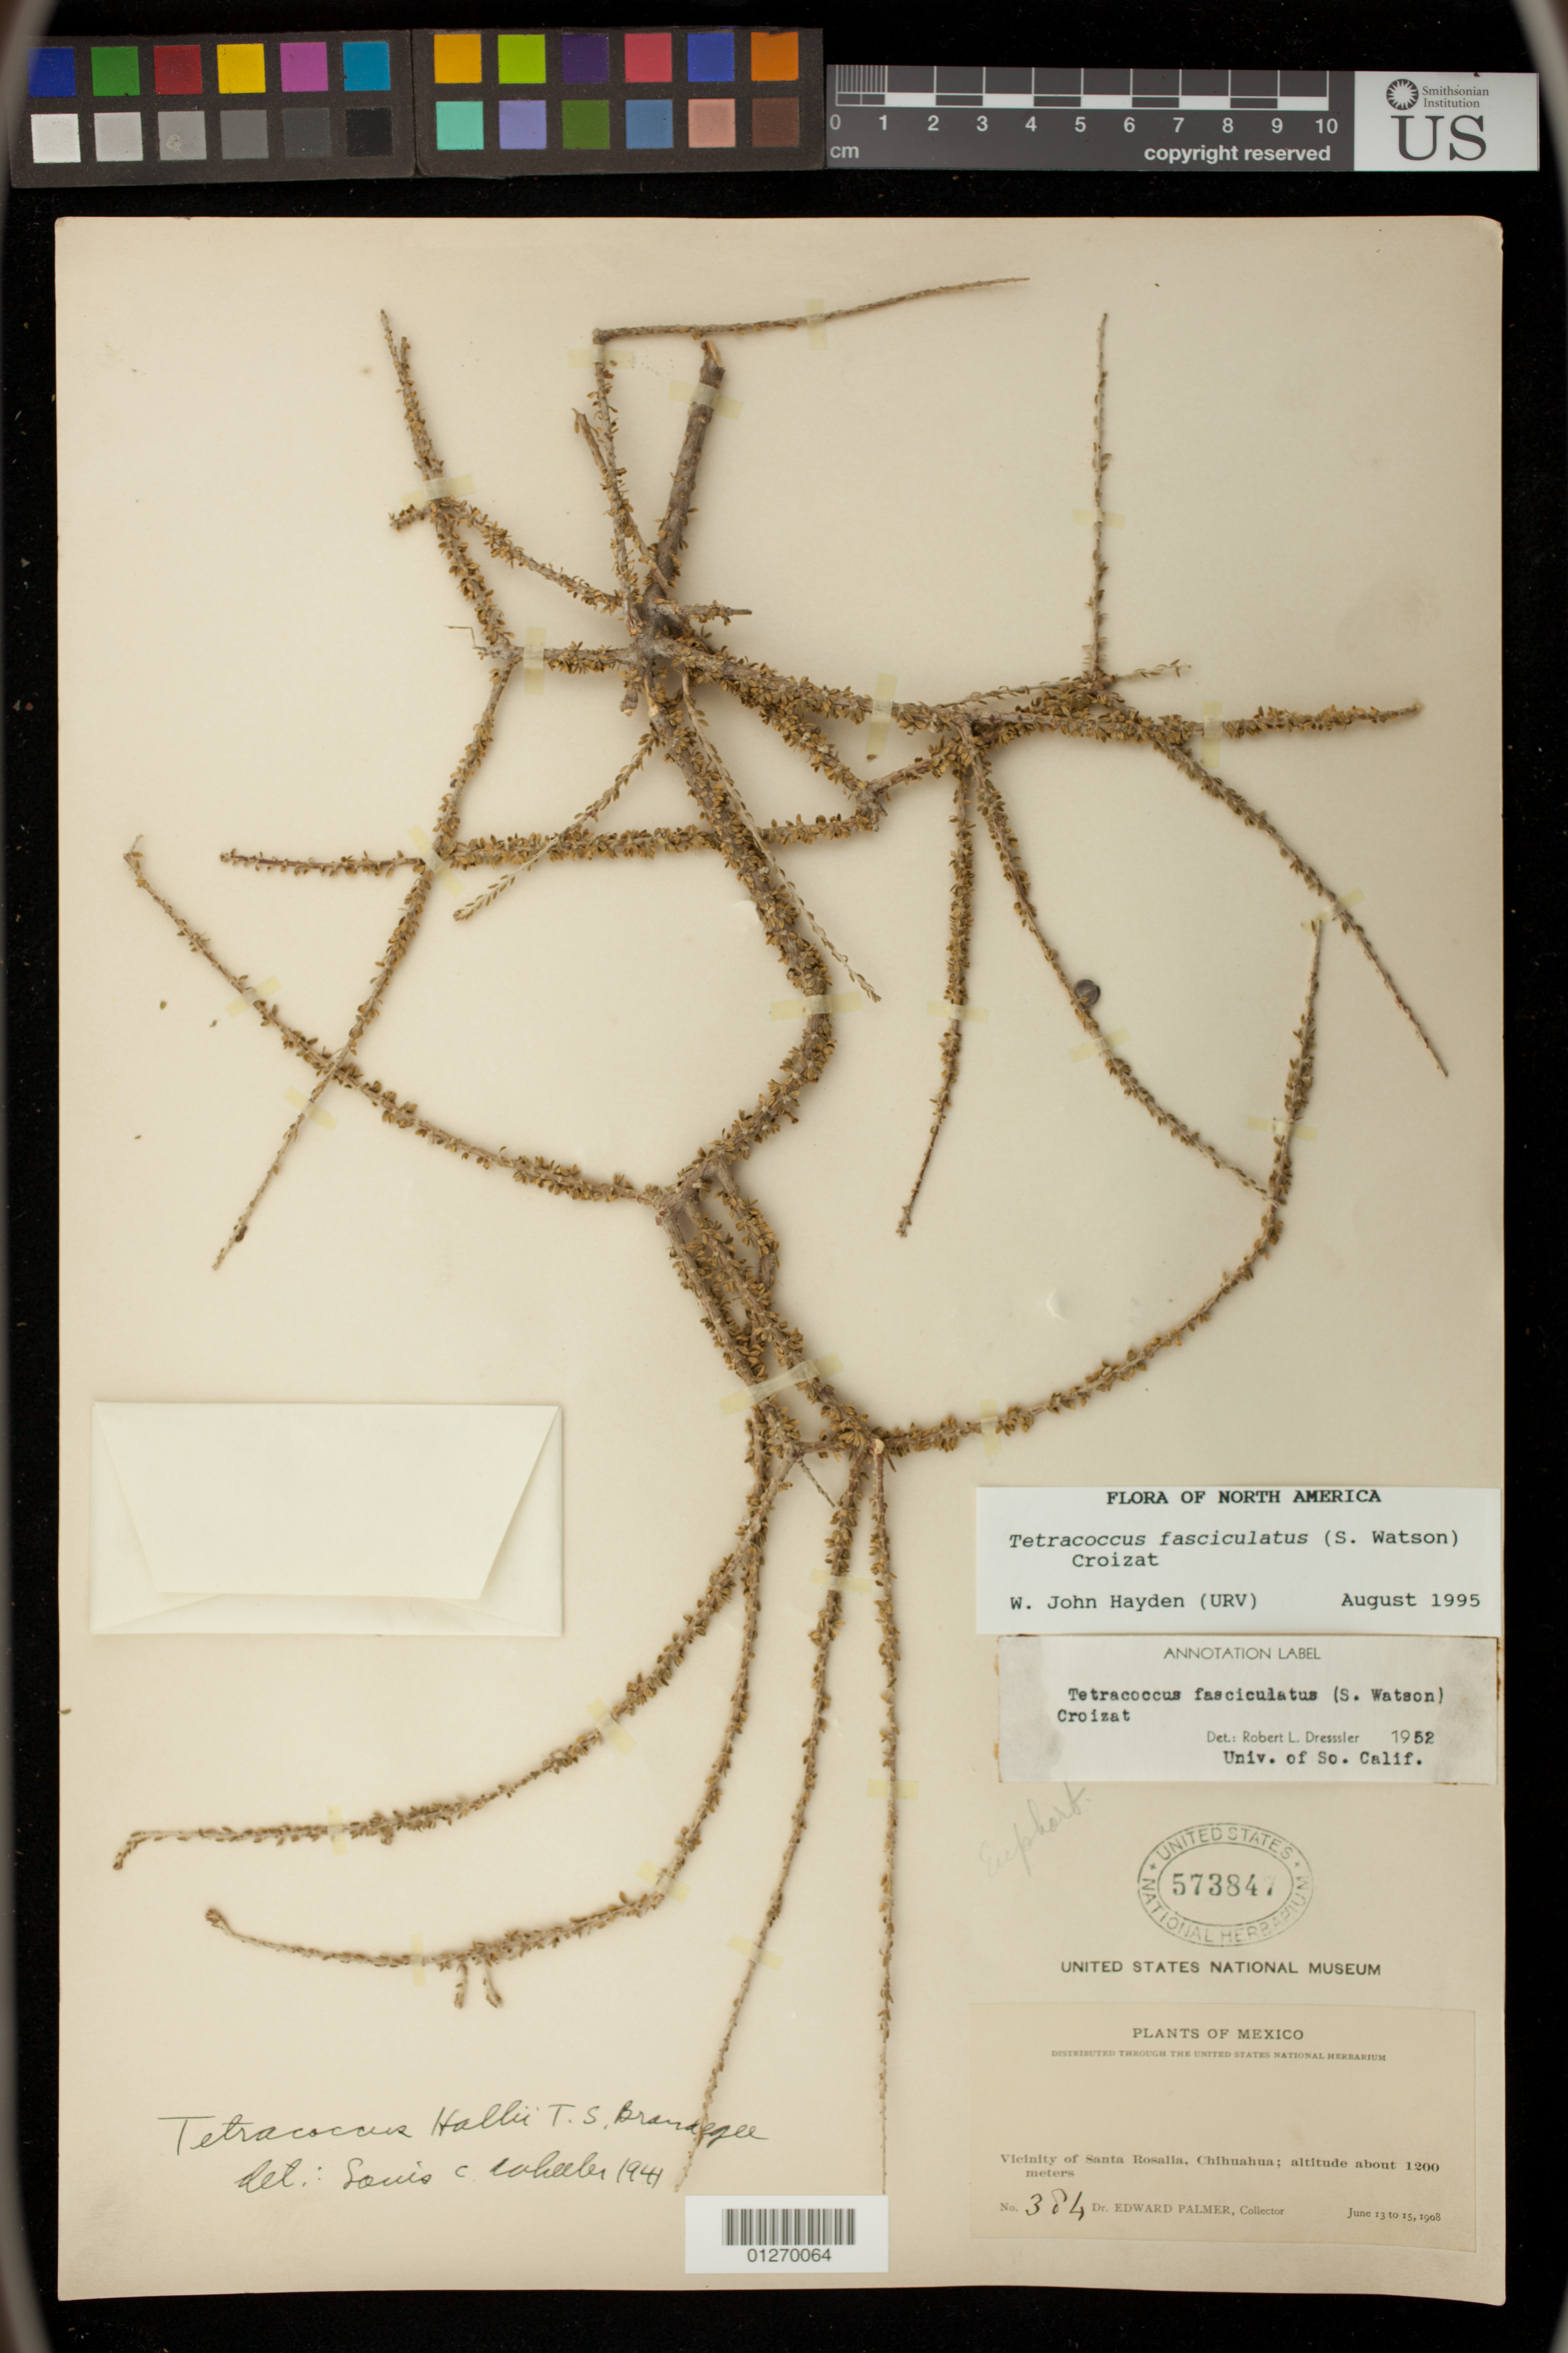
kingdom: Plantae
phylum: Tracheophyta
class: Magnoliopsida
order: Malpighiales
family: Picrodendraceae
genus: Tetracoccus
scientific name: Tetracoccus fasciculatus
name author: (S. Watson) Croizat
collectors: E. Palmer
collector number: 384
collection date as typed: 13 Jun 1908 to 15 Jun 1908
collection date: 1908-06-13/1908-06-15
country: Mexico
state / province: Chihuahua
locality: Vicinity of Santa Rosalia.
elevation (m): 1200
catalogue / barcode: US 573847